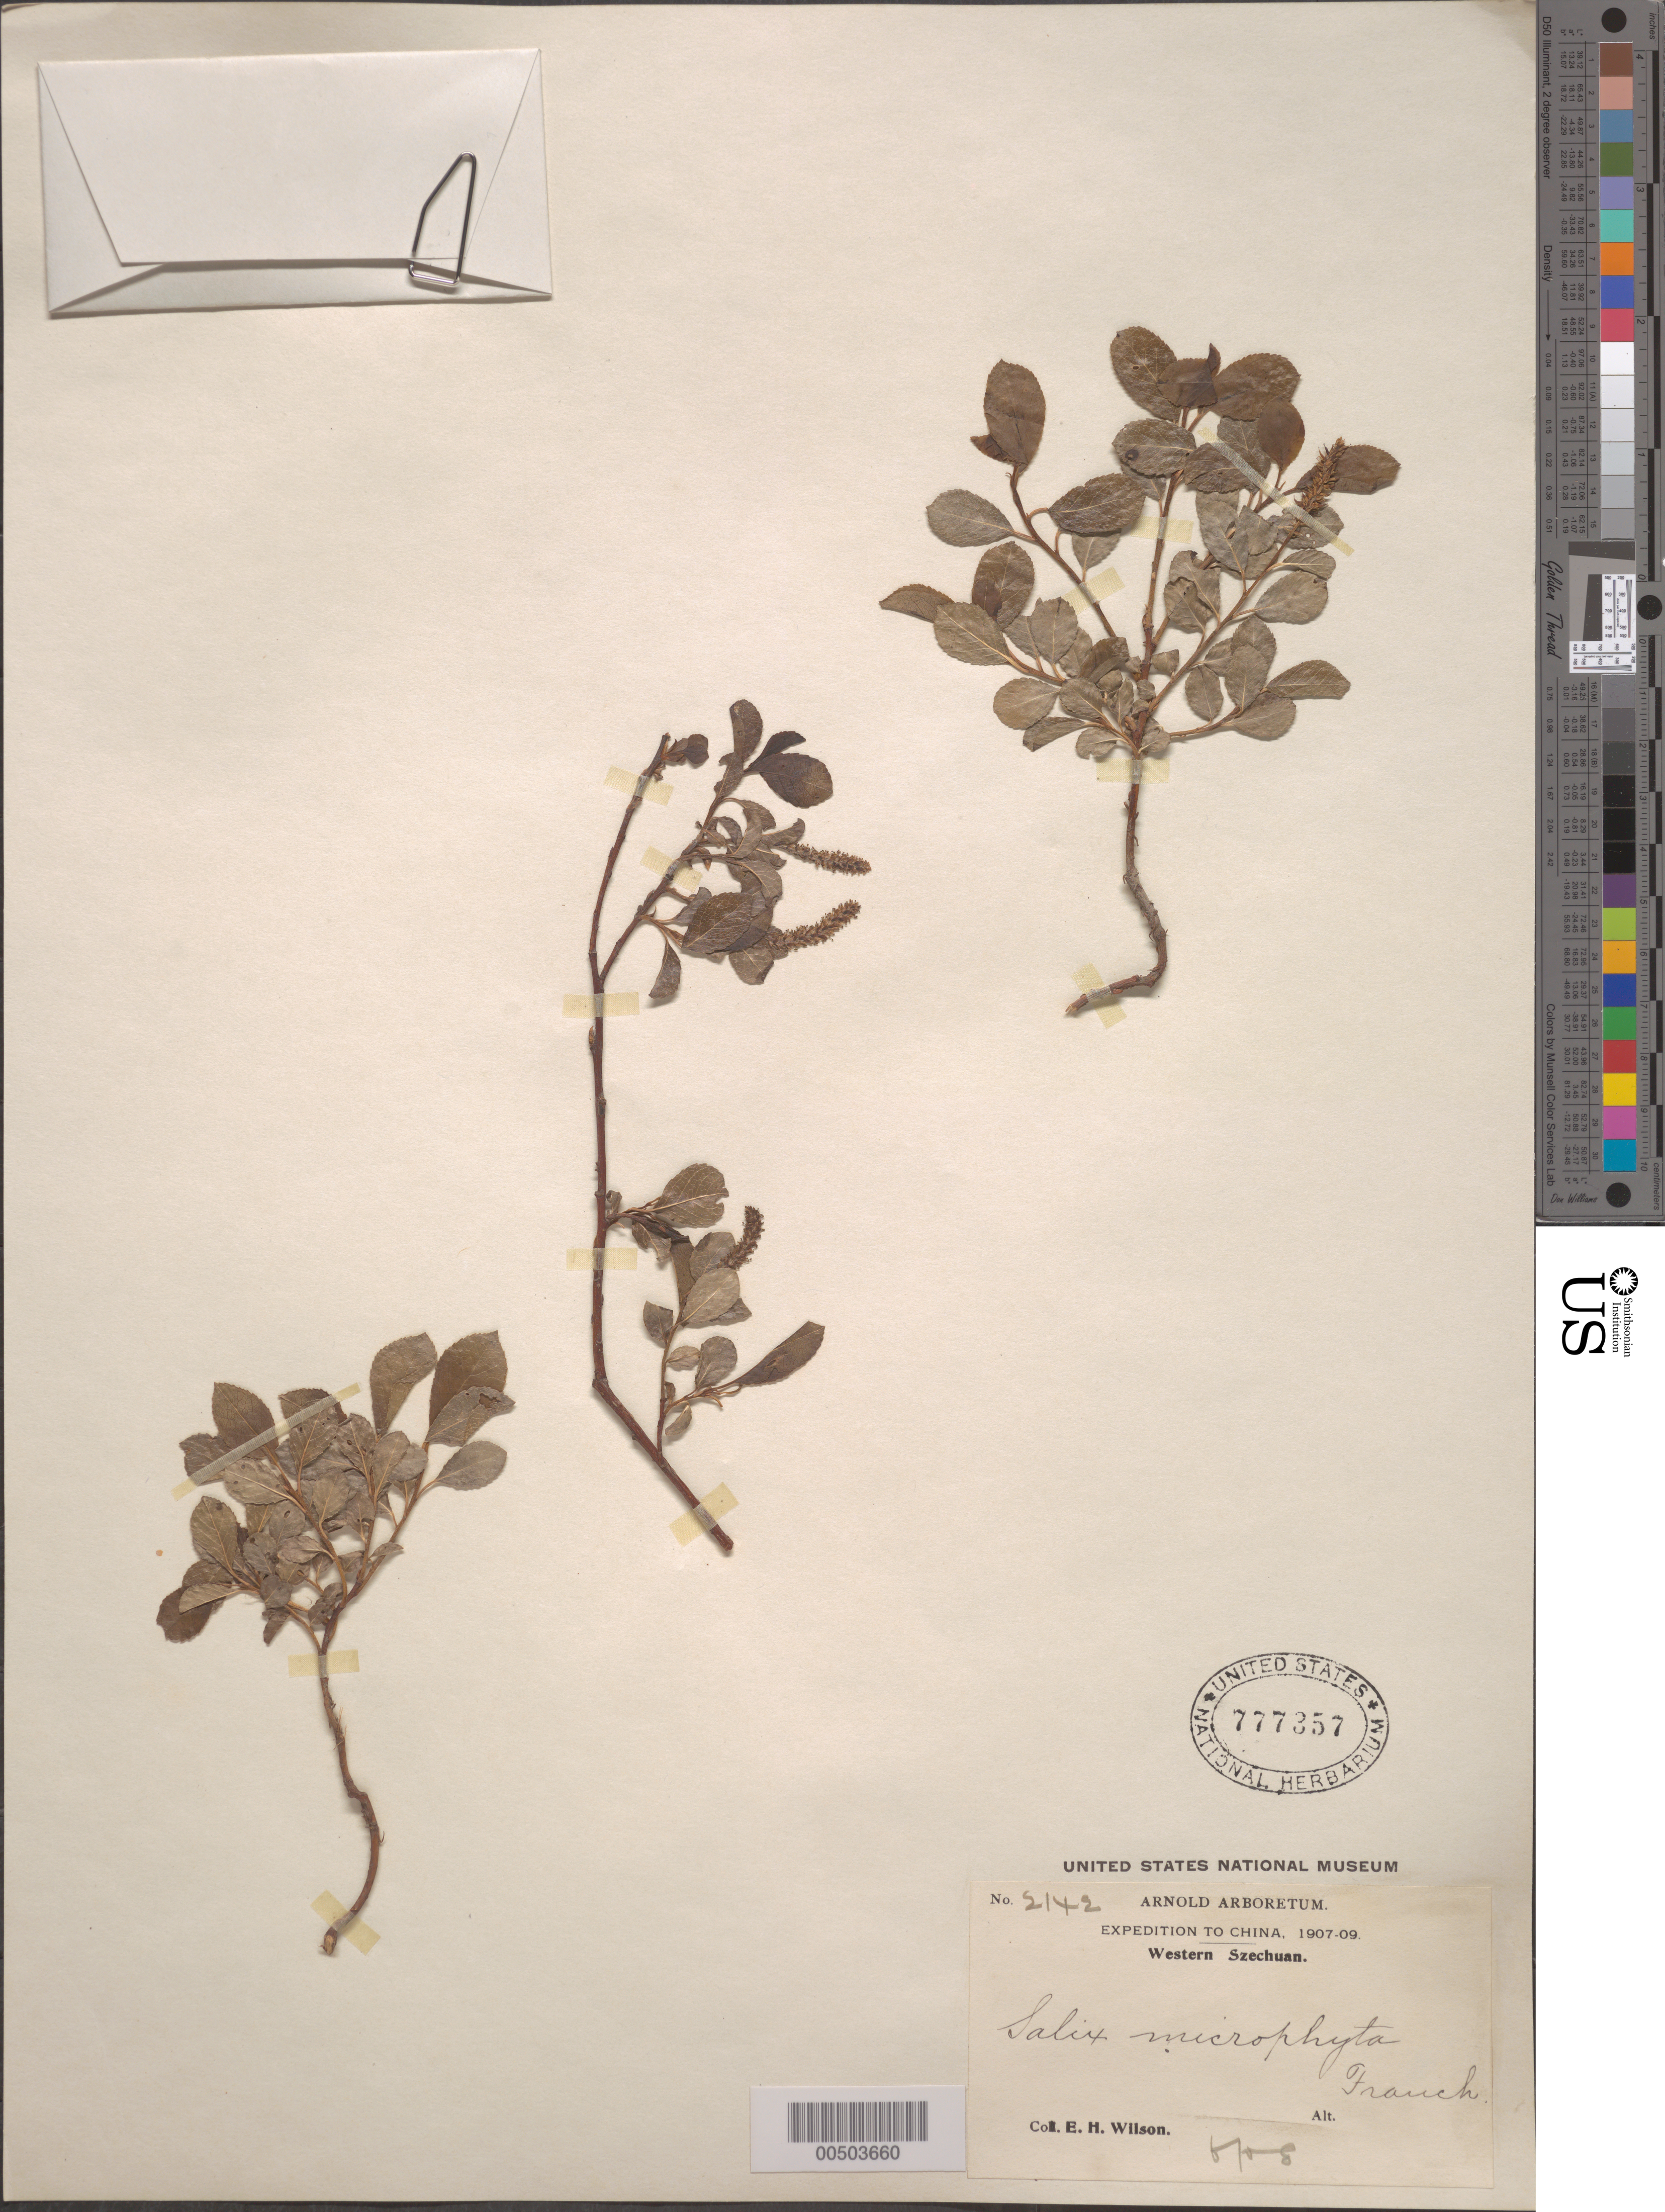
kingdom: Plantae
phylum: Tracheophyta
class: Magnoliopsida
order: Malpighiales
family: Salicaceae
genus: Salix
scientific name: Salix microphyta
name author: Franch.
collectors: E. H. Wilson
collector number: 2142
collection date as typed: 1907 to -- --- 1909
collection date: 1907/1909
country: China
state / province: Sichuan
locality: Western Szechuan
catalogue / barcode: US 777357